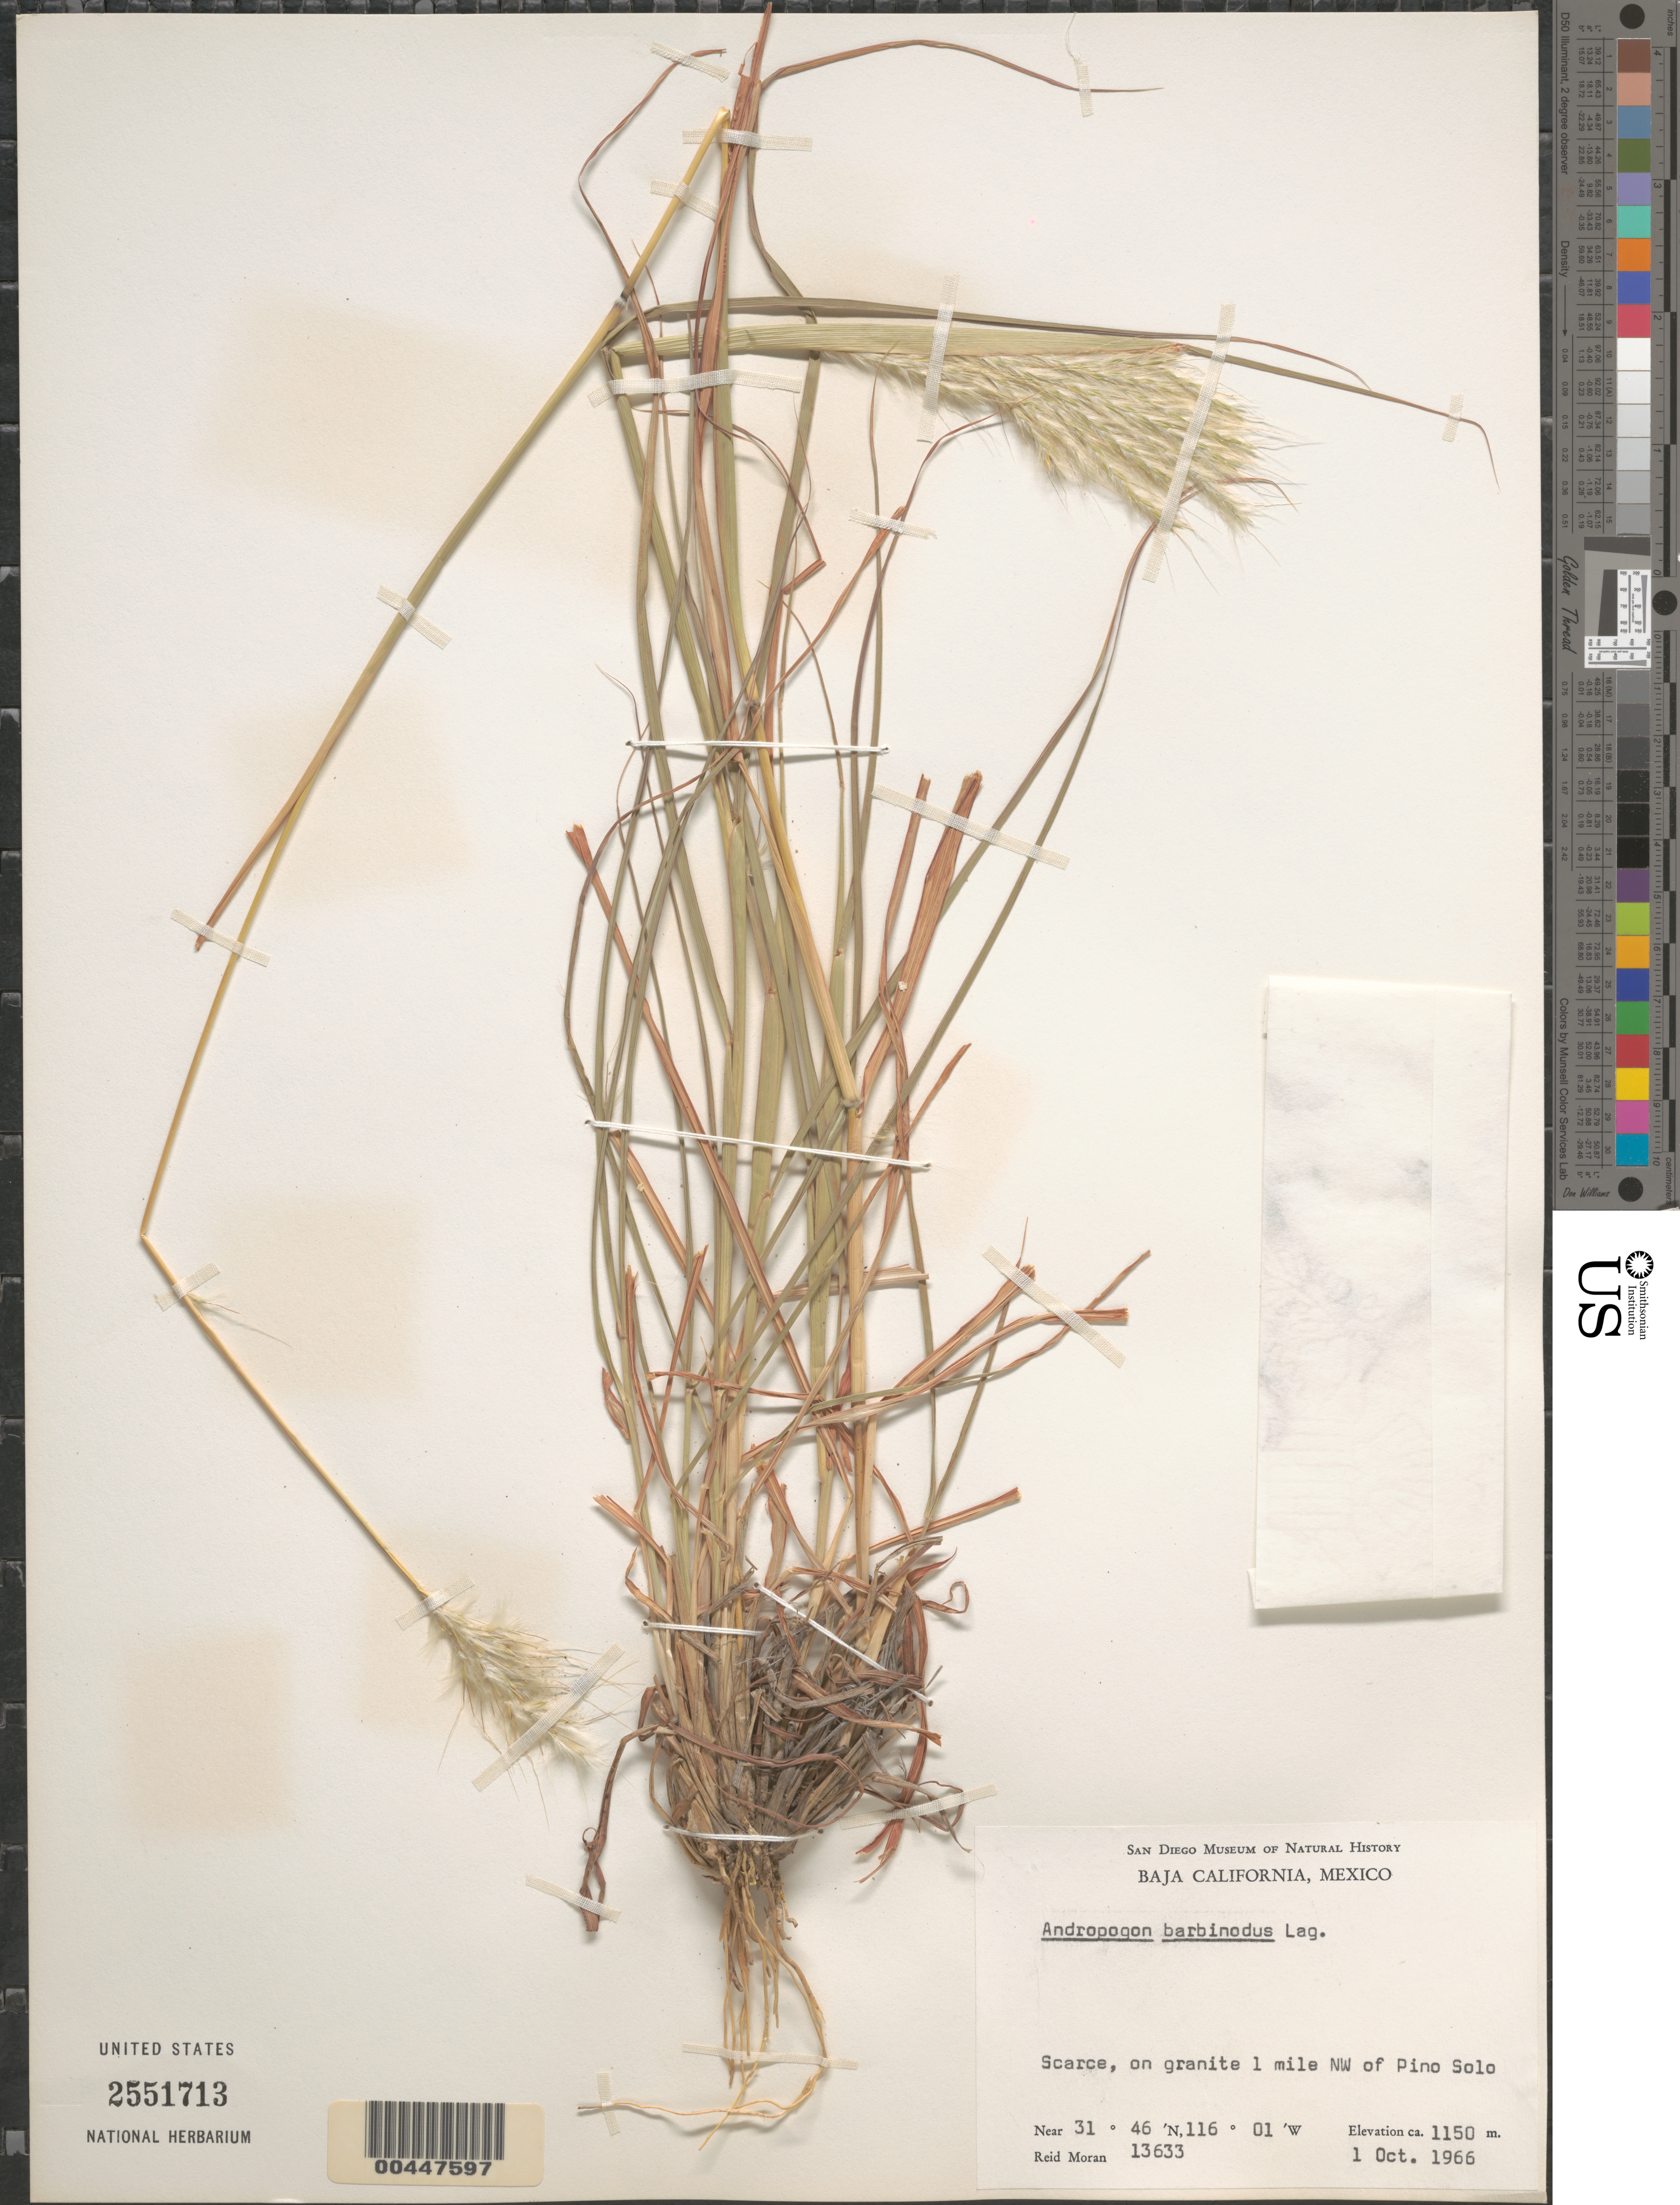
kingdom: Plantae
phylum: Tracheophyta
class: Liliopsida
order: Poales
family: Poaceae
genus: Andropogon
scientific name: Andropogon barbinodis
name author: Lag.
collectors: R. V. Moran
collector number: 13633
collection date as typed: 1 Oct 1966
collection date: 1966-10-01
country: Mexico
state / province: Baja California Norte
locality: On granite 1 mi NW of Pino Solo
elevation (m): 1150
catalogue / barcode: US 2551713